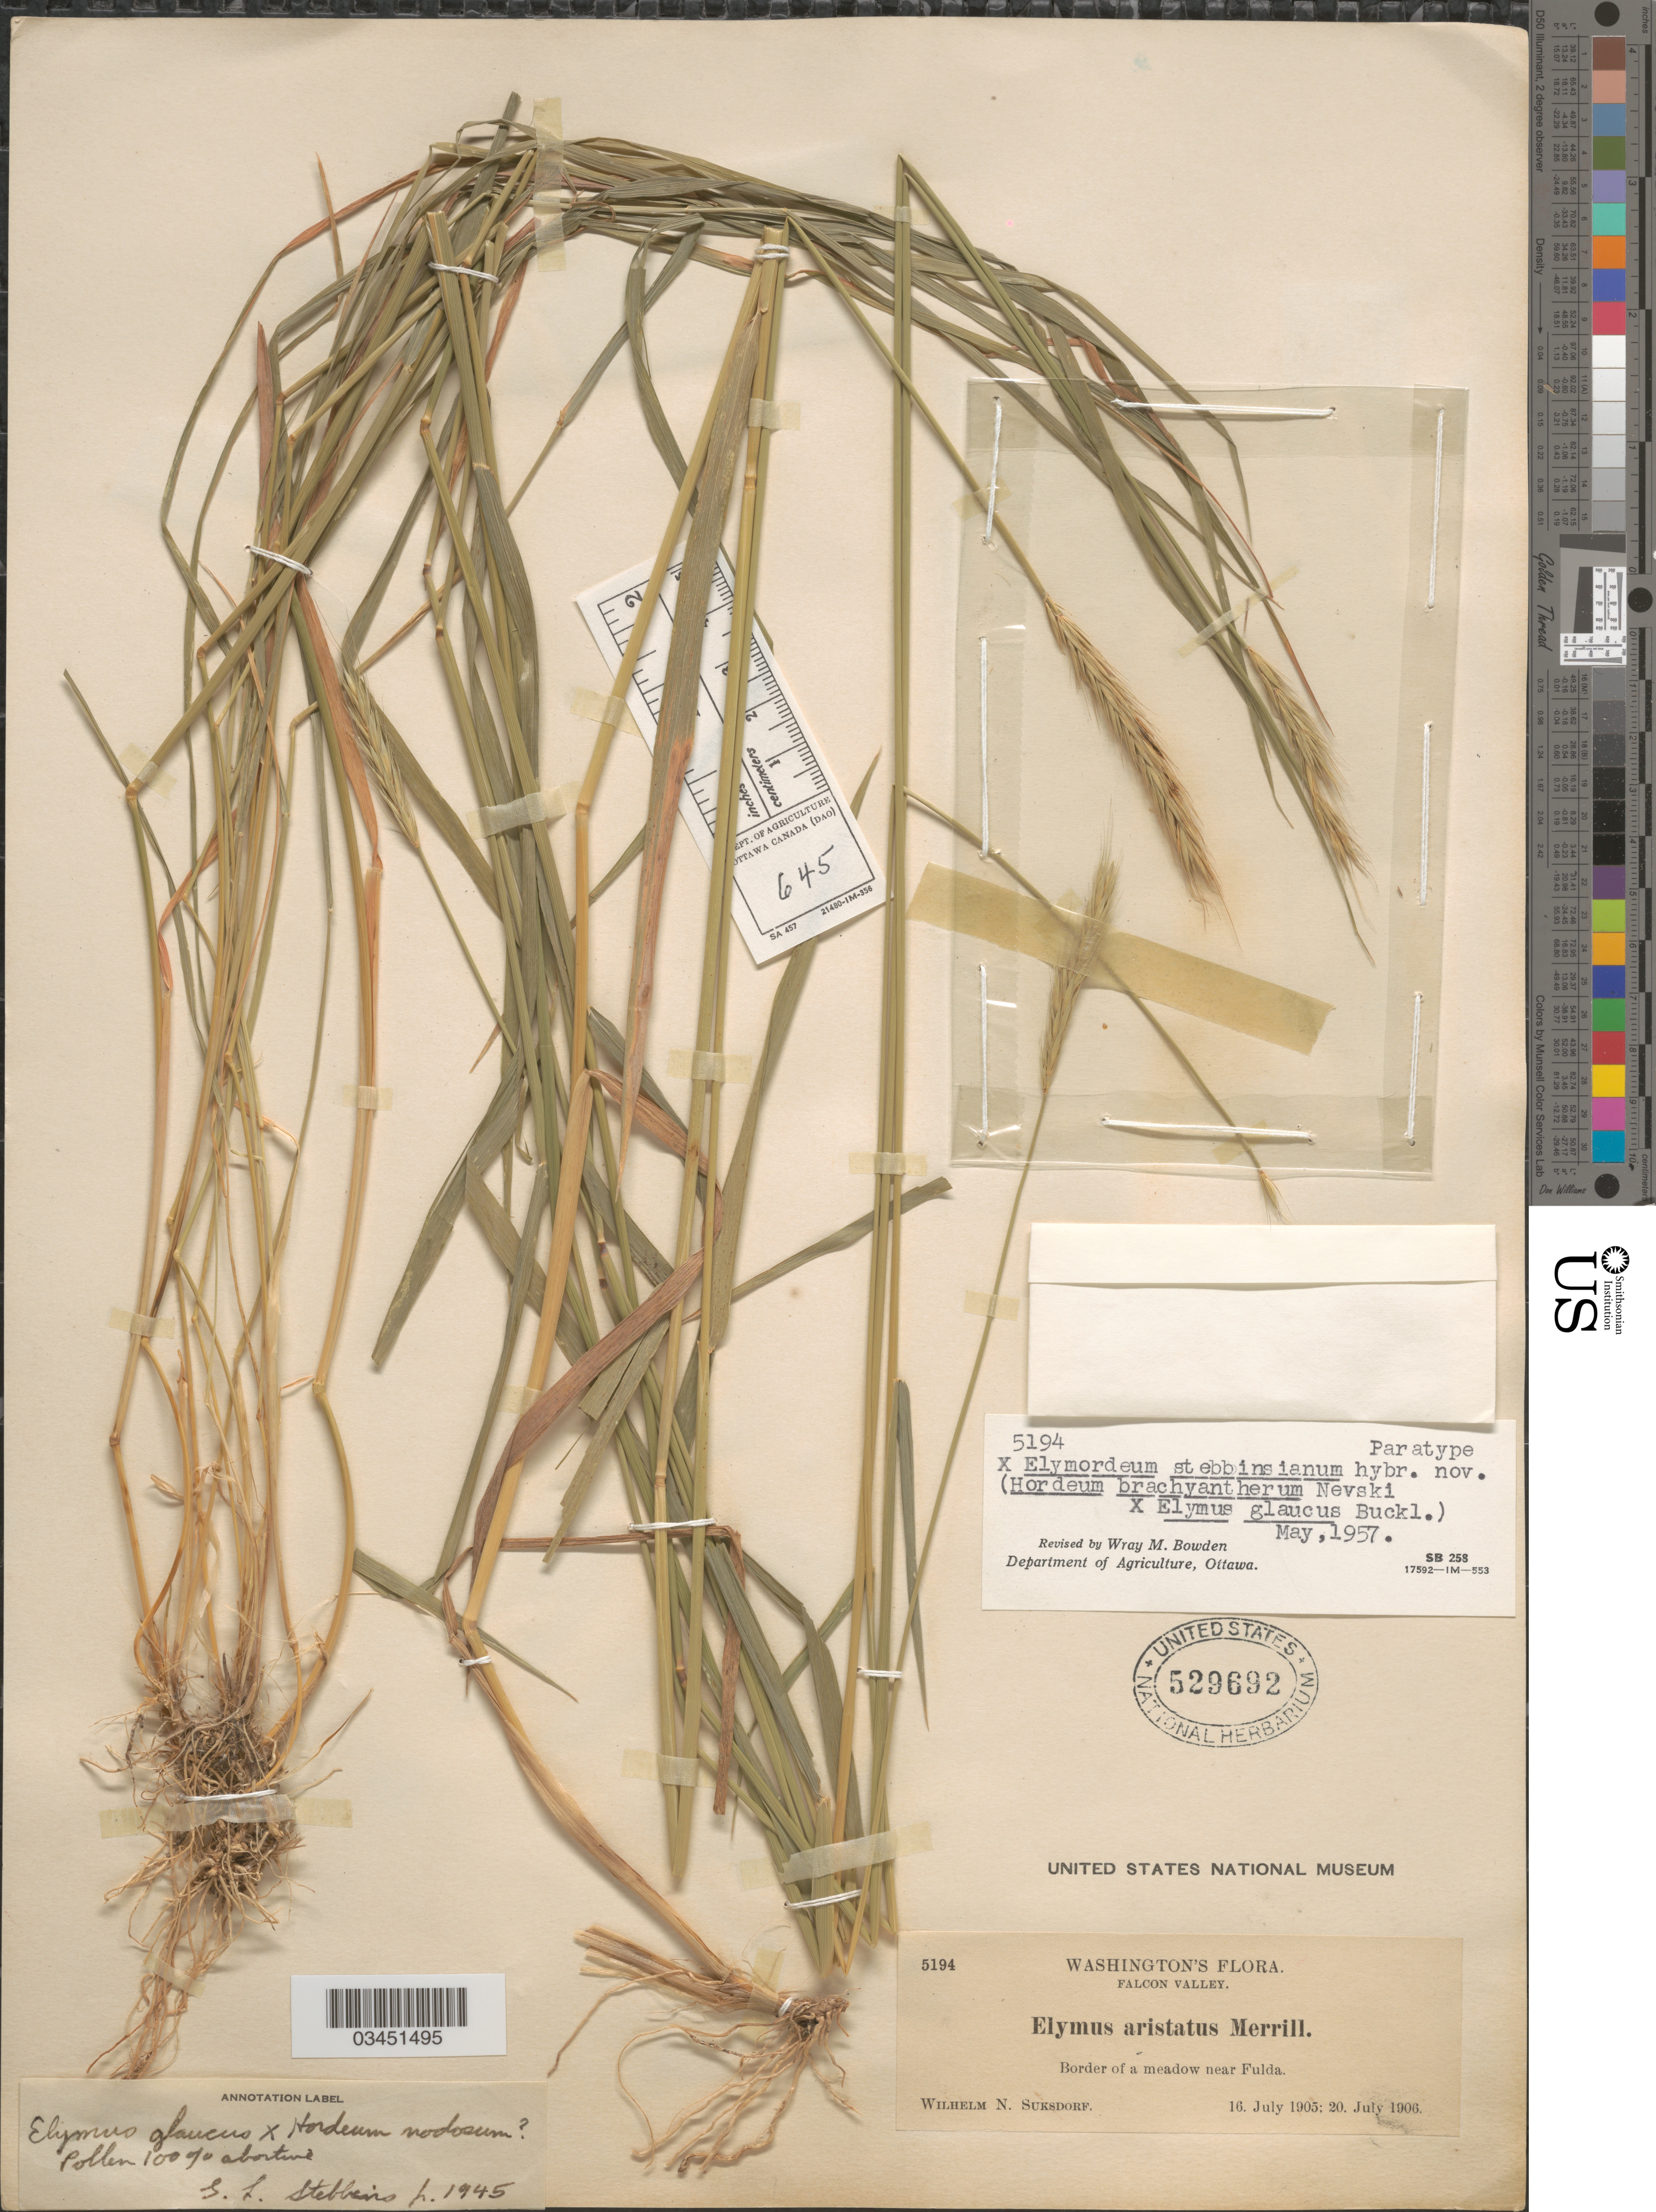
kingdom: Plantae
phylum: Tracheophyta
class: Liliopsida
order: Poales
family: Poaceae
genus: Elymordeum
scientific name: x Elymordeum sp.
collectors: W. N. Suksdorf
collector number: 5194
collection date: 1905-07-16/1906-07-20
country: United States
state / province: Washington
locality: Falcon Valley. Border of a meadow near Fulda.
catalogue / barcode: US 529692